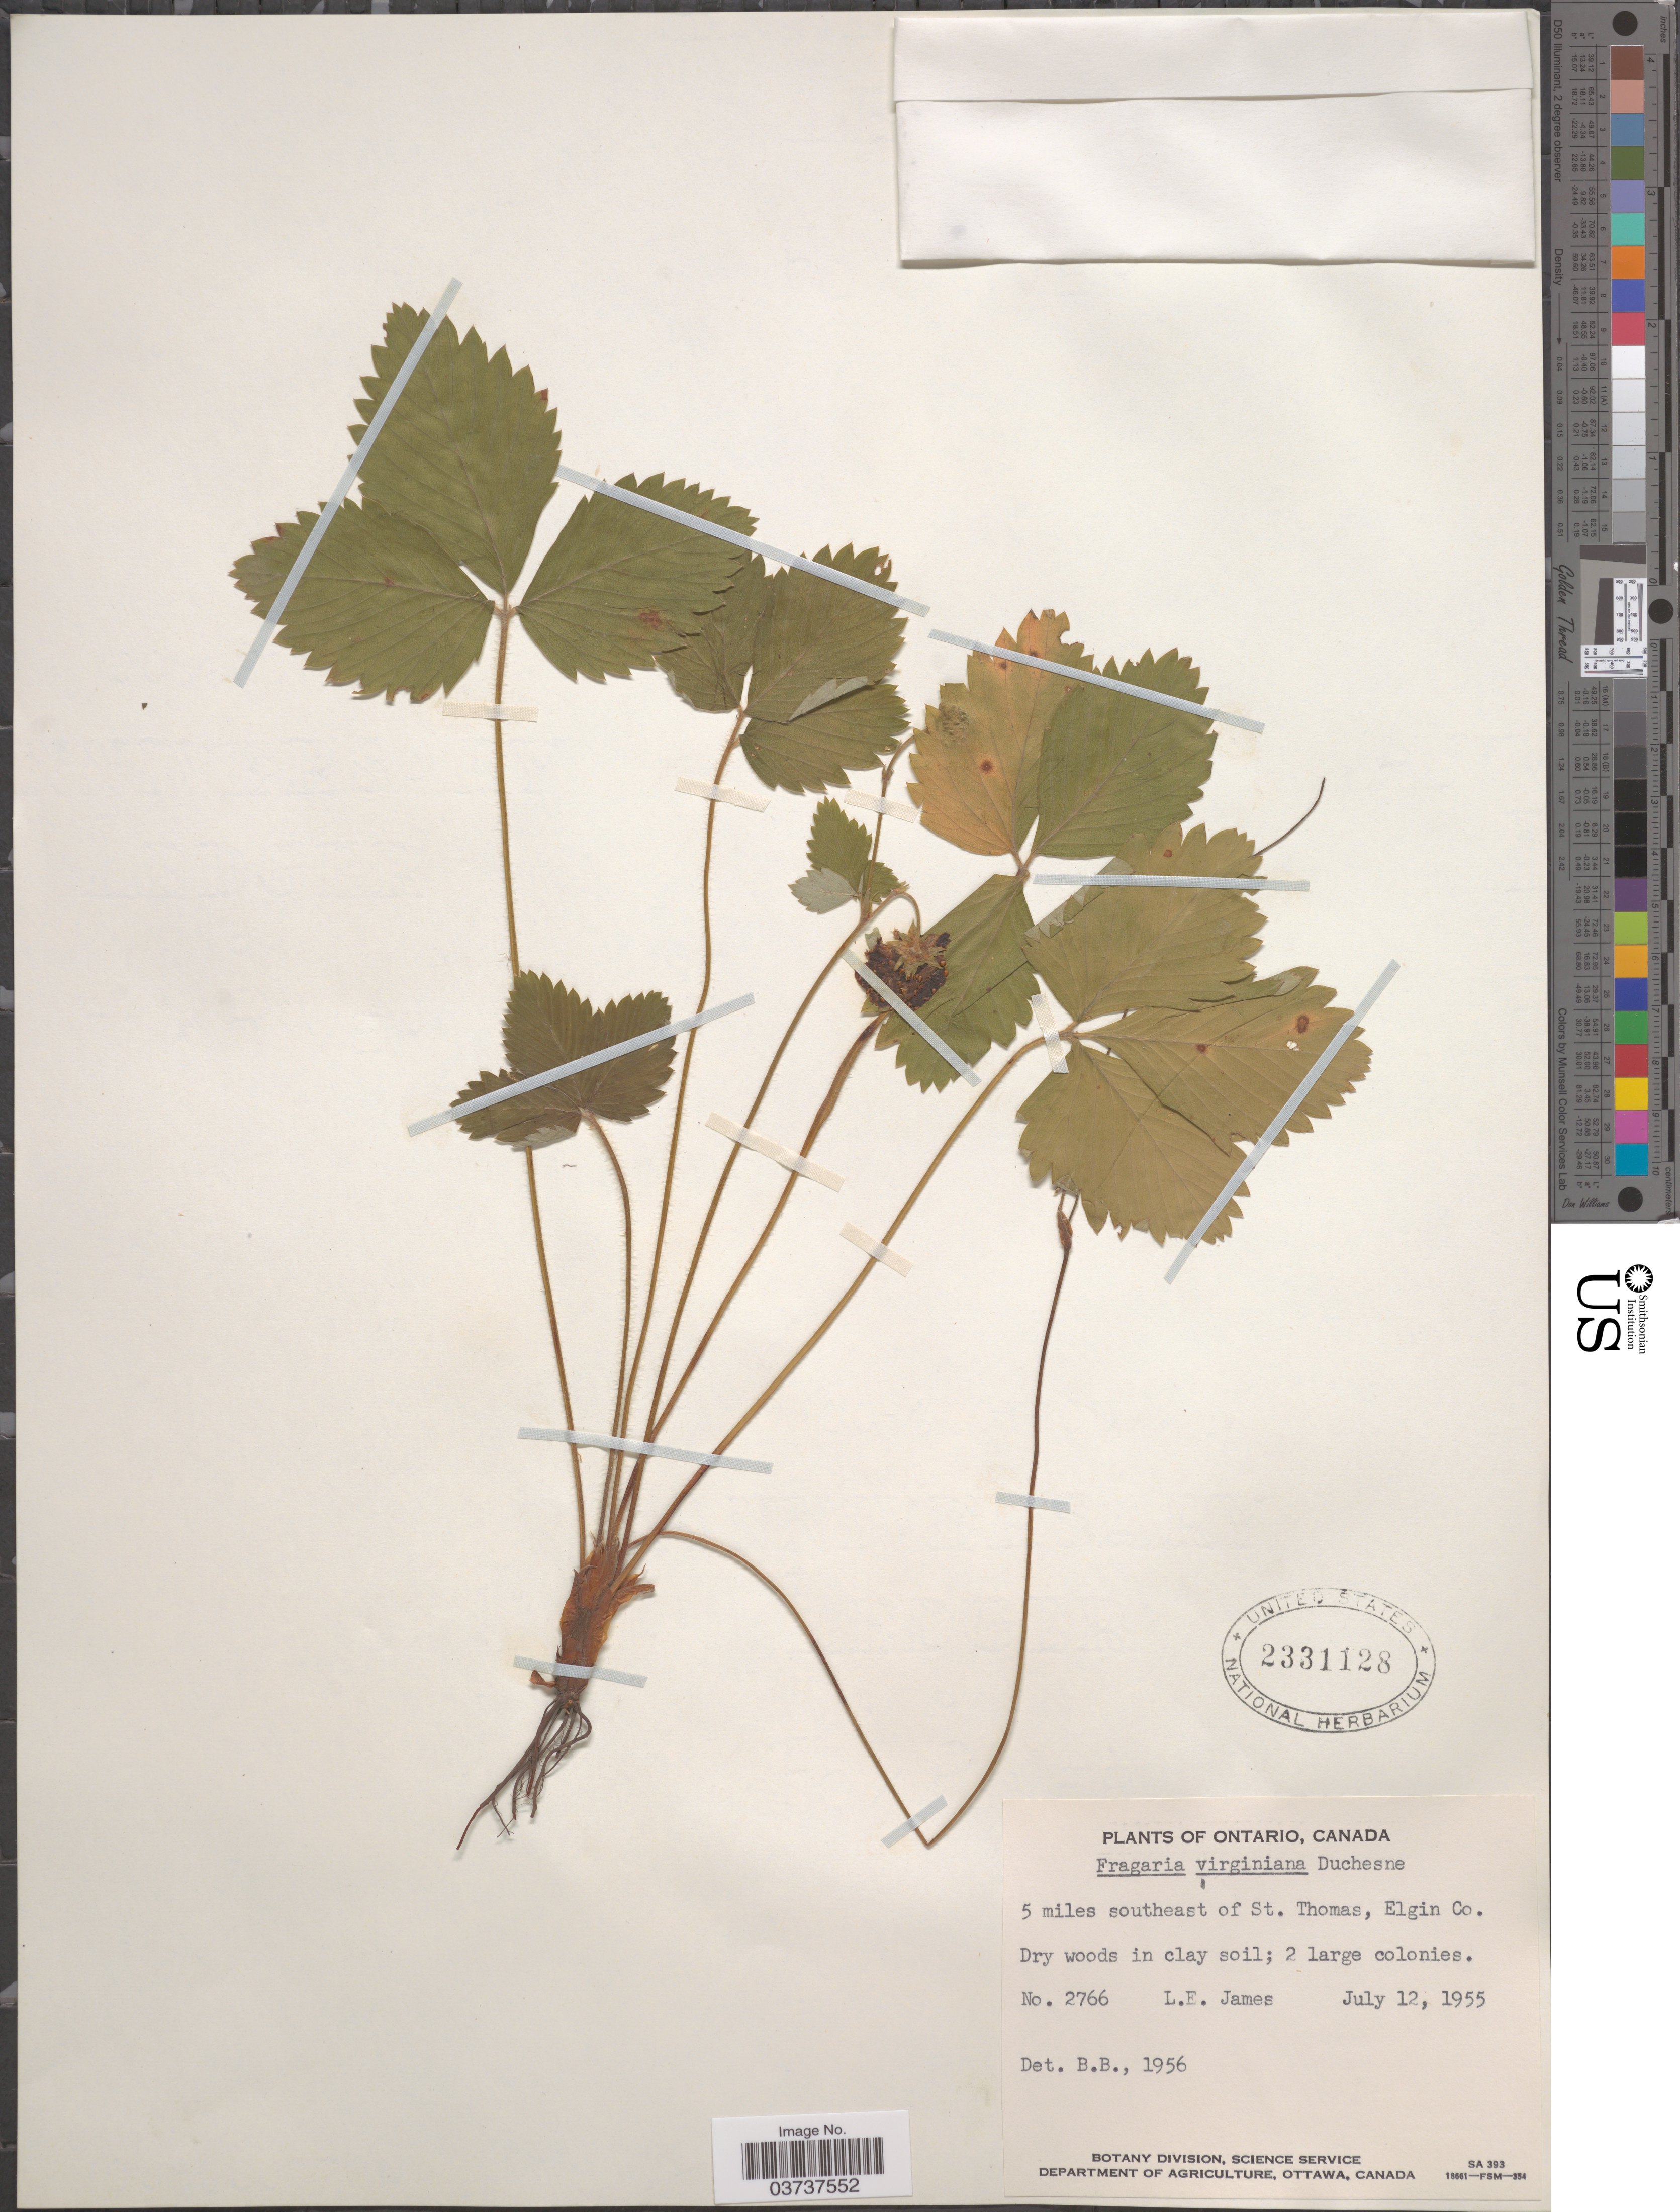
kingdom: Plantae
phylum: Tracheophyta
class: Magnoliopsida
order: Rosales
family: Rosaceae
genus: Fragaria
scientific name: Fragaria virginiana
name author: Mill.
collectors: L. E. James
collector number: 2766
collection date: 1955-07-12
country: Canada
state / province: Ontario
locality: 5 miles southeast of St. Thomas, Elgin Co.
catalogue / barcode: US 2331128